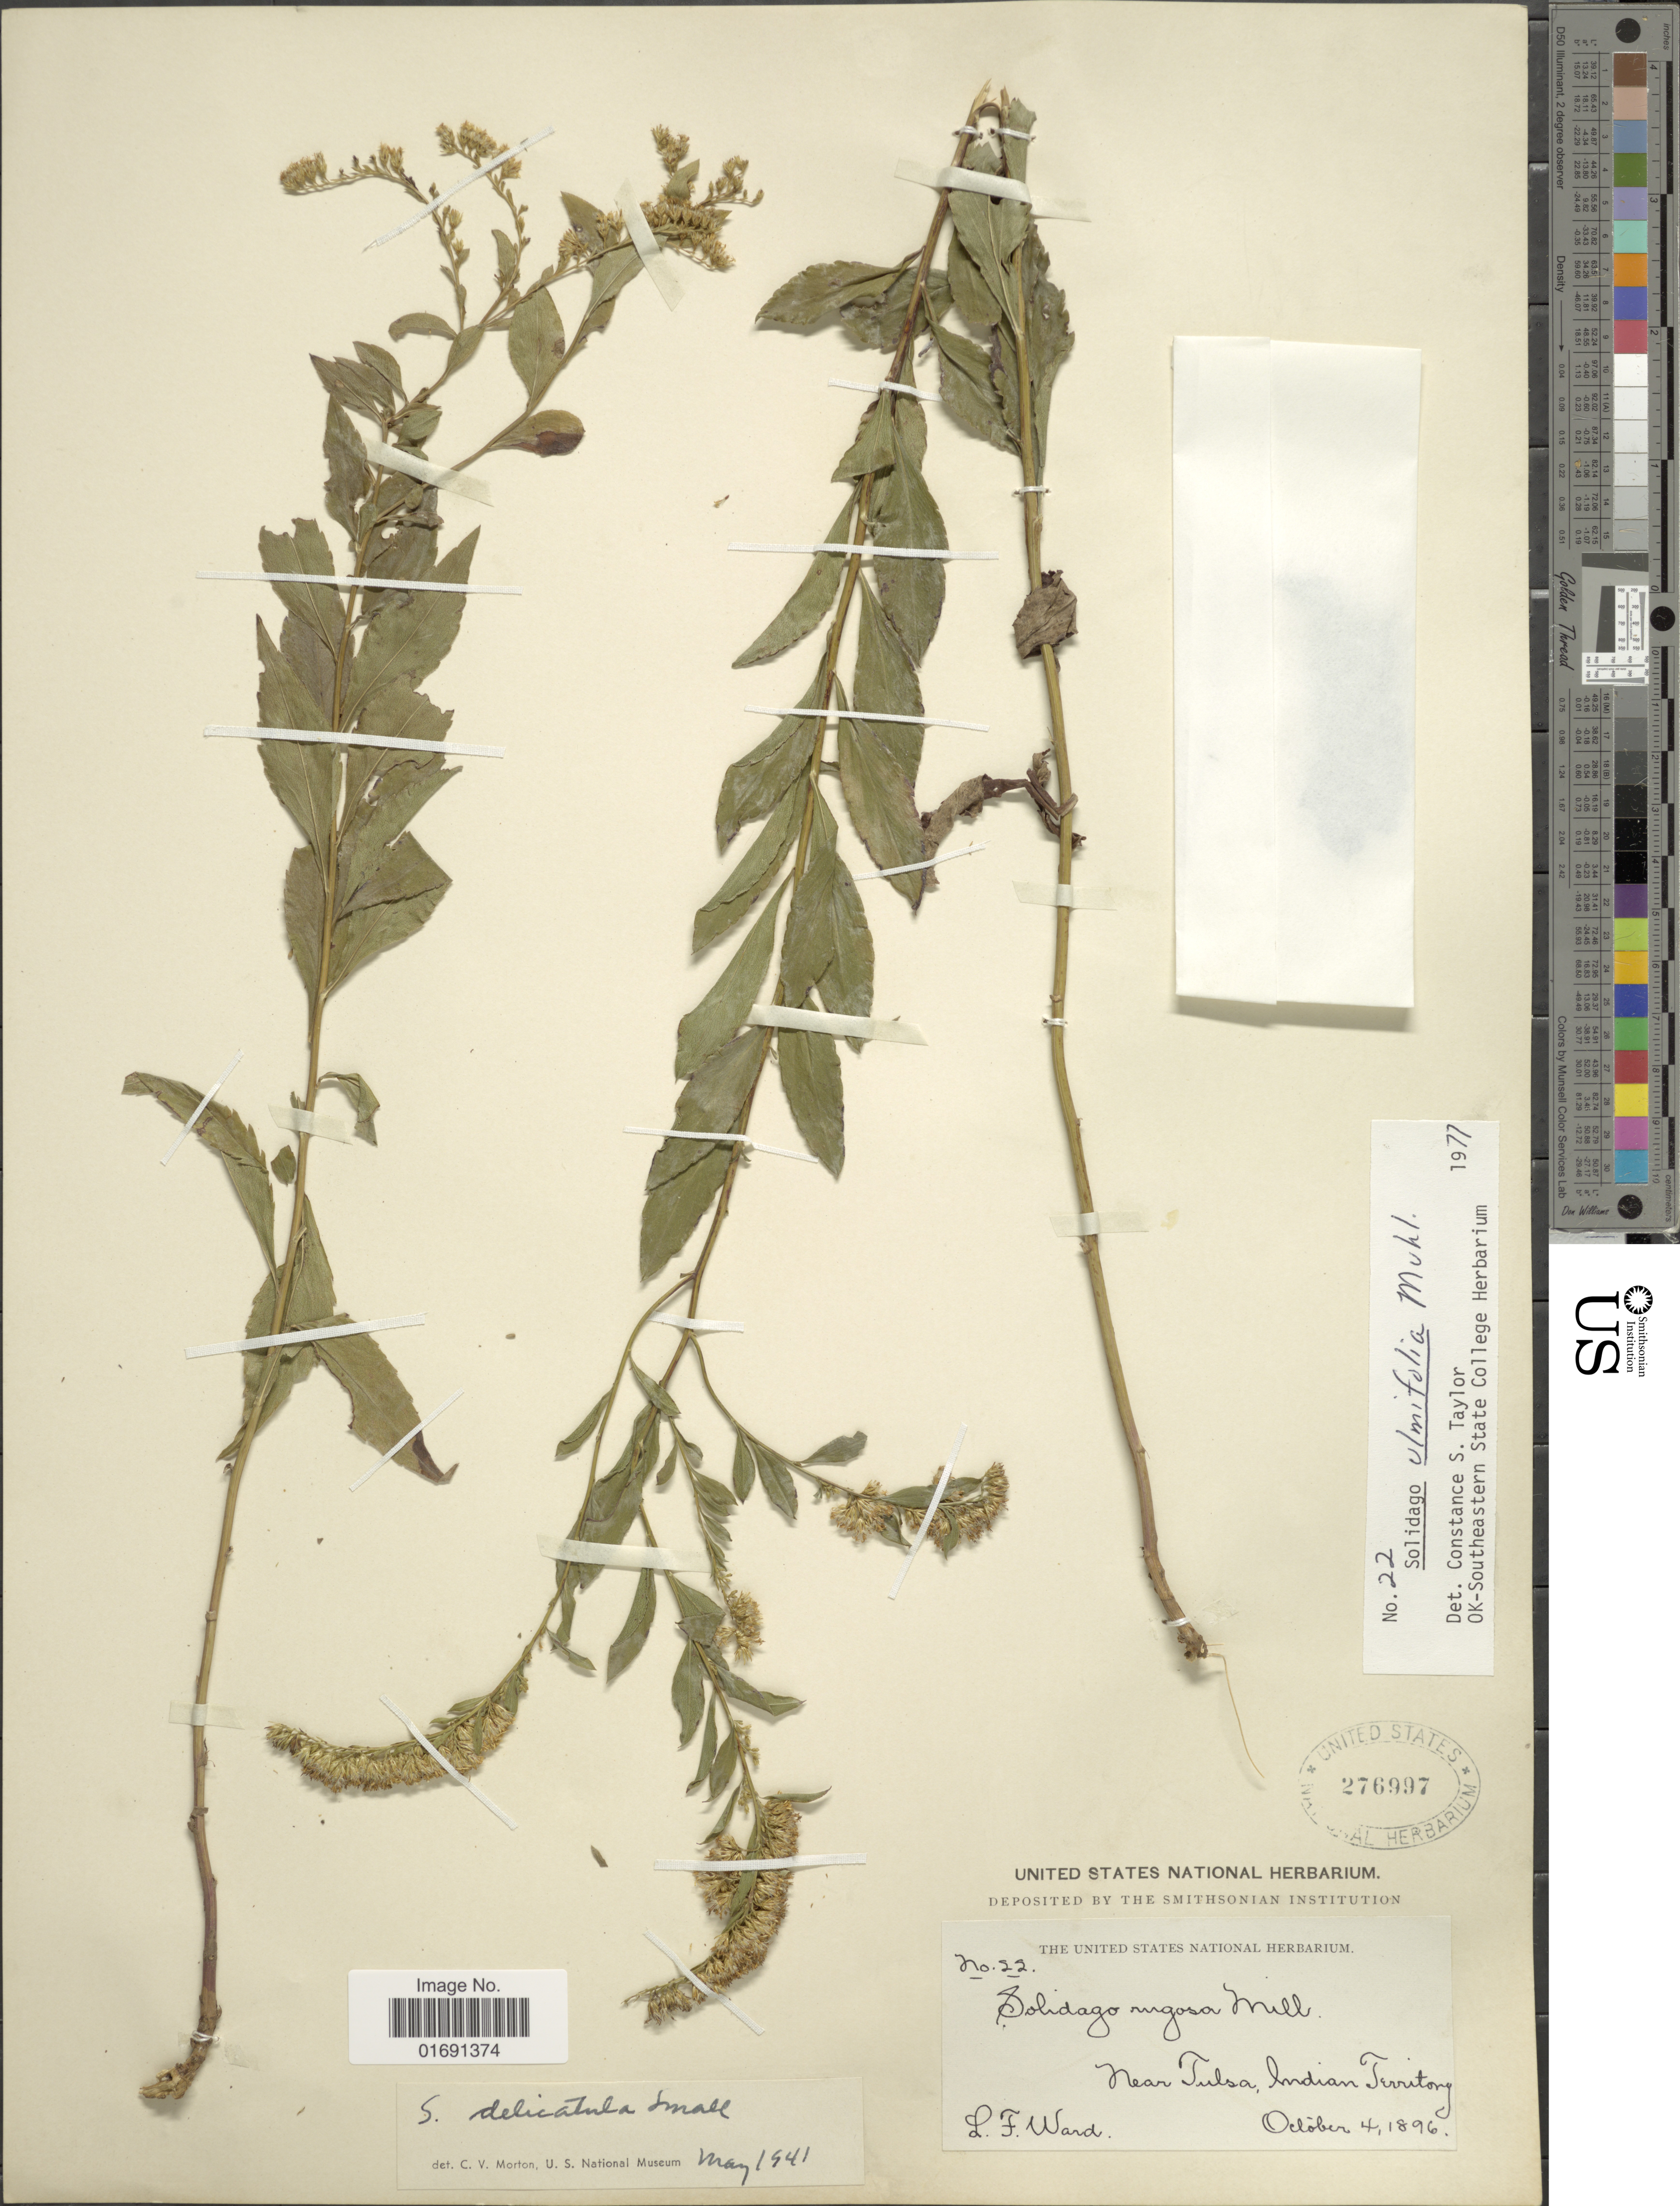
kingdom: Plantae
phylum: Tracheophyta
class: Magnoliopsida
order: Asterales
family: Asteraceae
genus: Solidago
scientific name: Solidago ulmifolia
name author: Muhl. ex Willd.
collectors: L. Ward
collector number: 22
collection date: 1896-10-04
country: United States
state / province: Oklahoma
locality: Near Tulsa, Indian Territory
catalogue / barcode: US 276997